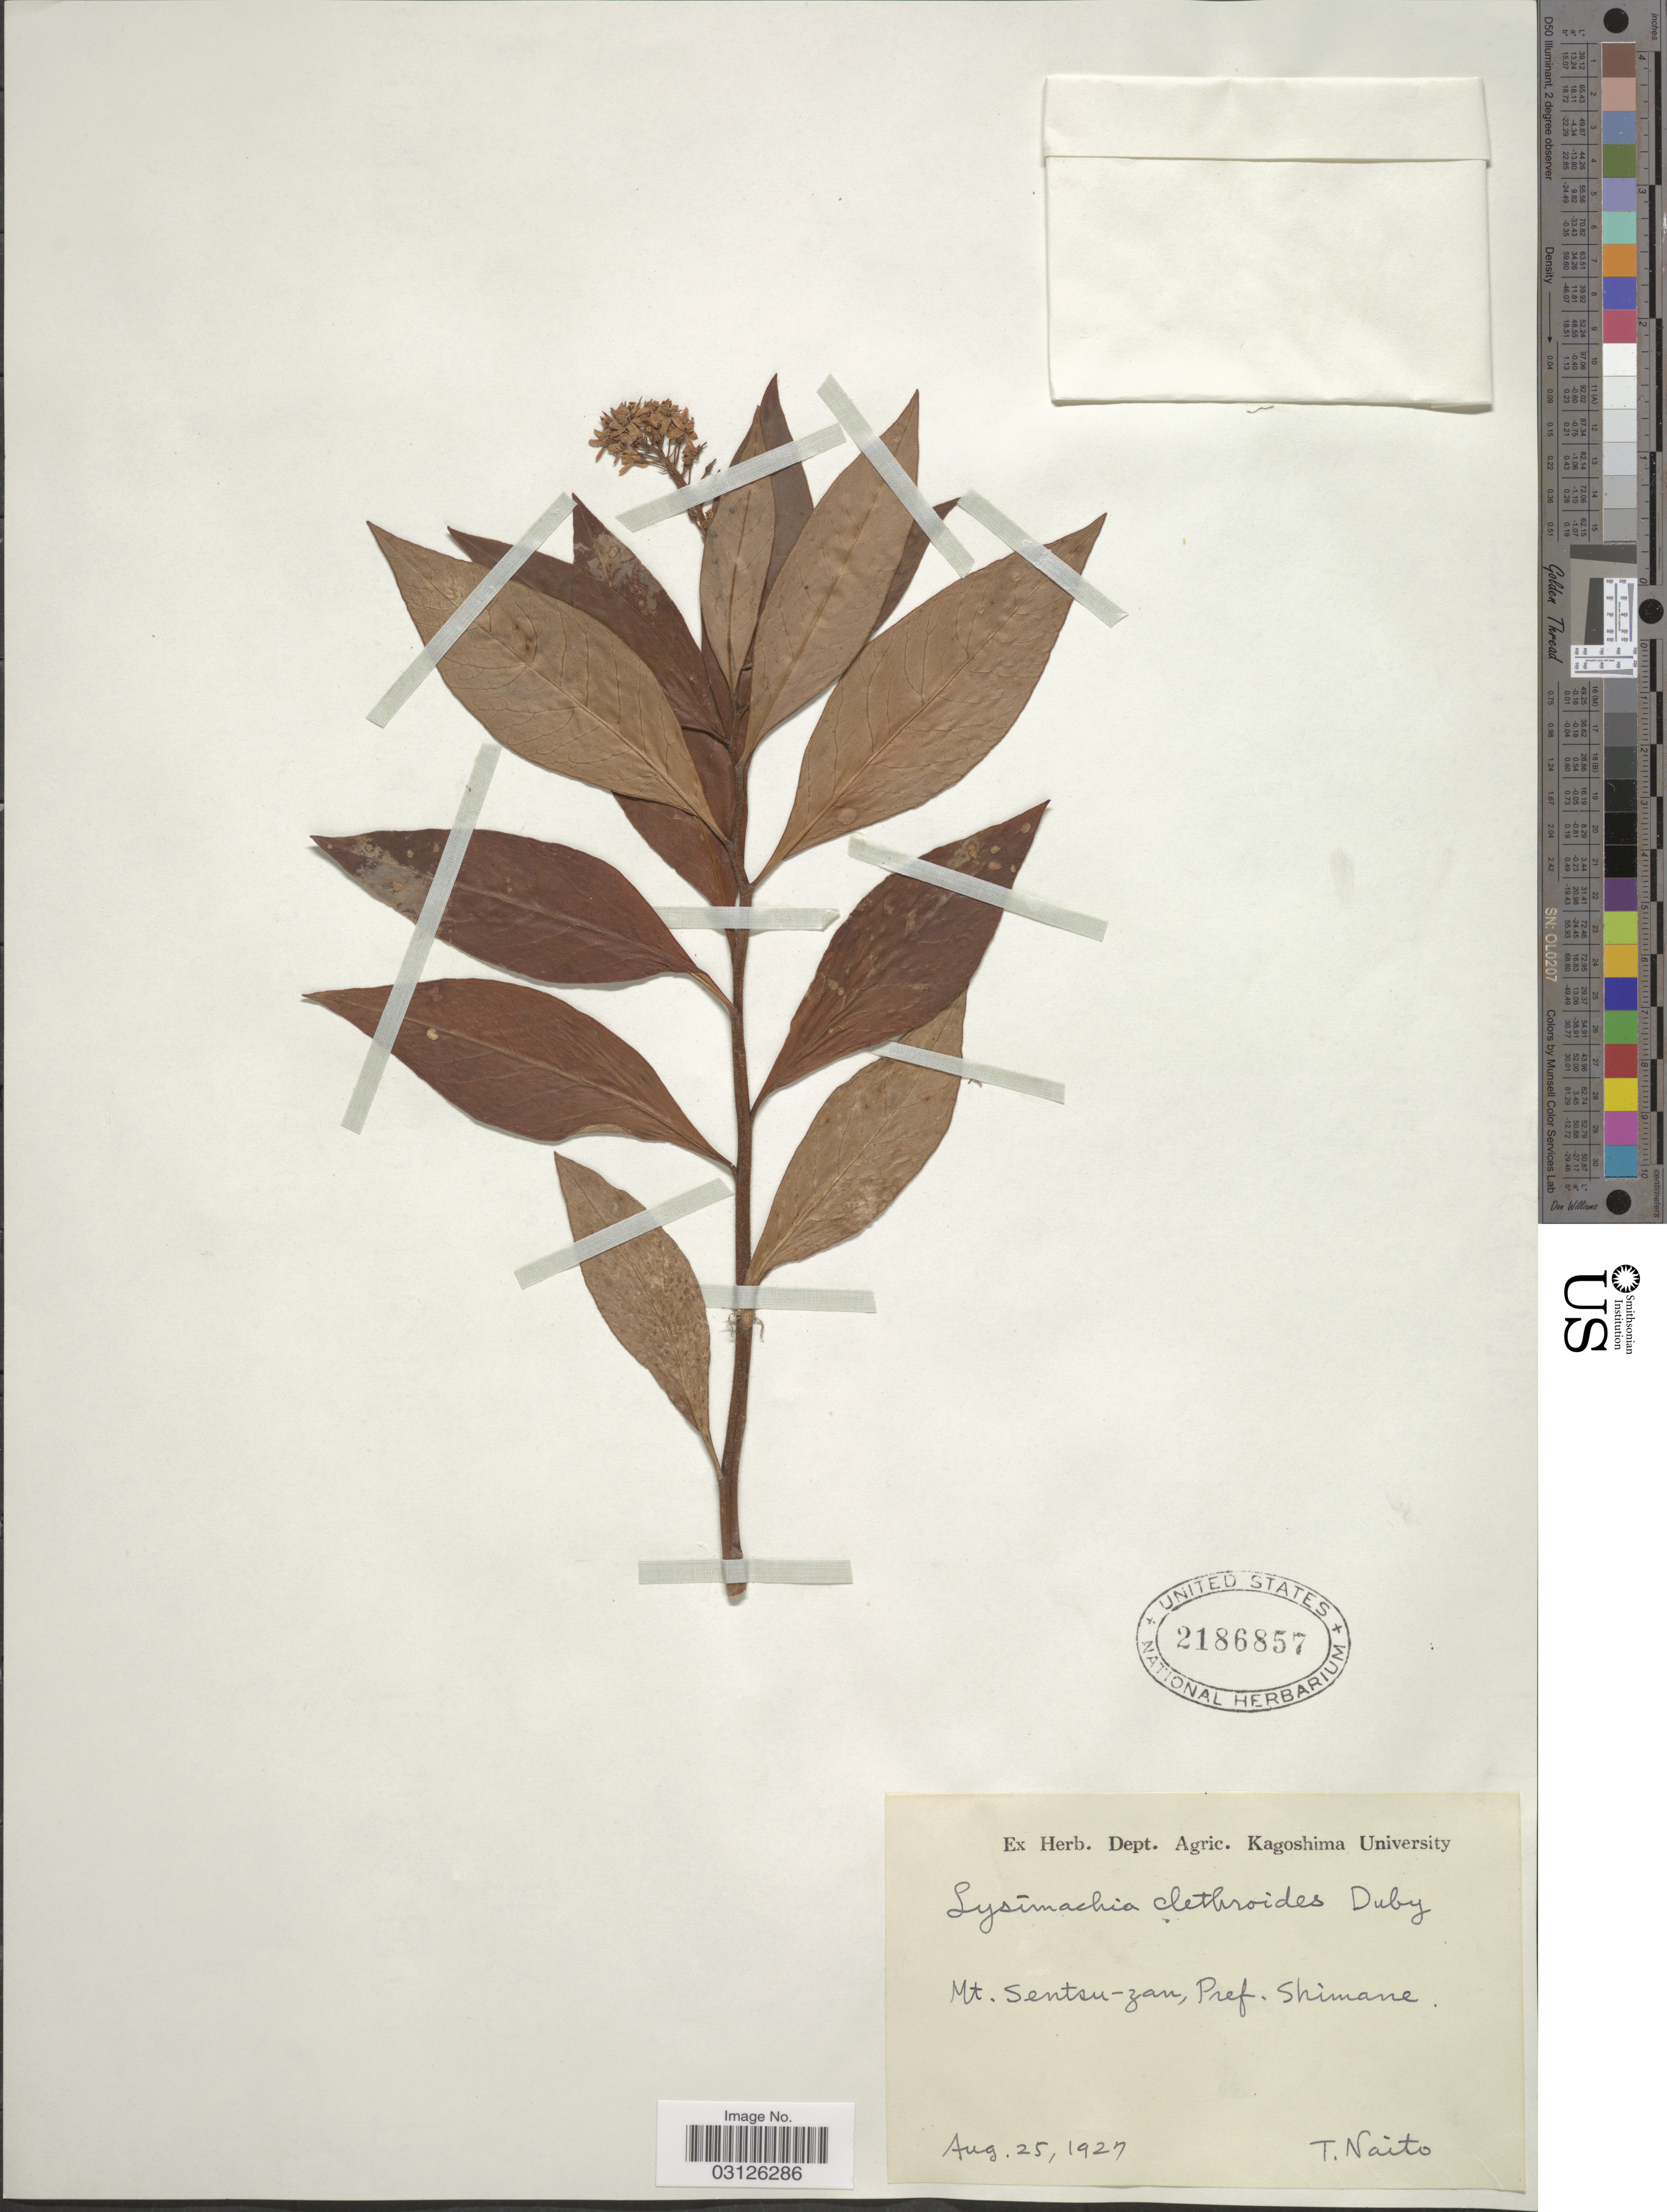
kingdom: Plantae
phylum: Tracheophyta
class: Magnoliopsida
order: Ericales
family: Primulaceae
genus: Lysimachia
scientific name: Lysimachia clethroides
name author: Duby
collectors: T. Naito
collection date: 1927-08-25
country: Japan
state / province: Simane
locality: Mt. Sentsu-zan, Pref. Shimane.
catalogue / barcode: US 2186857